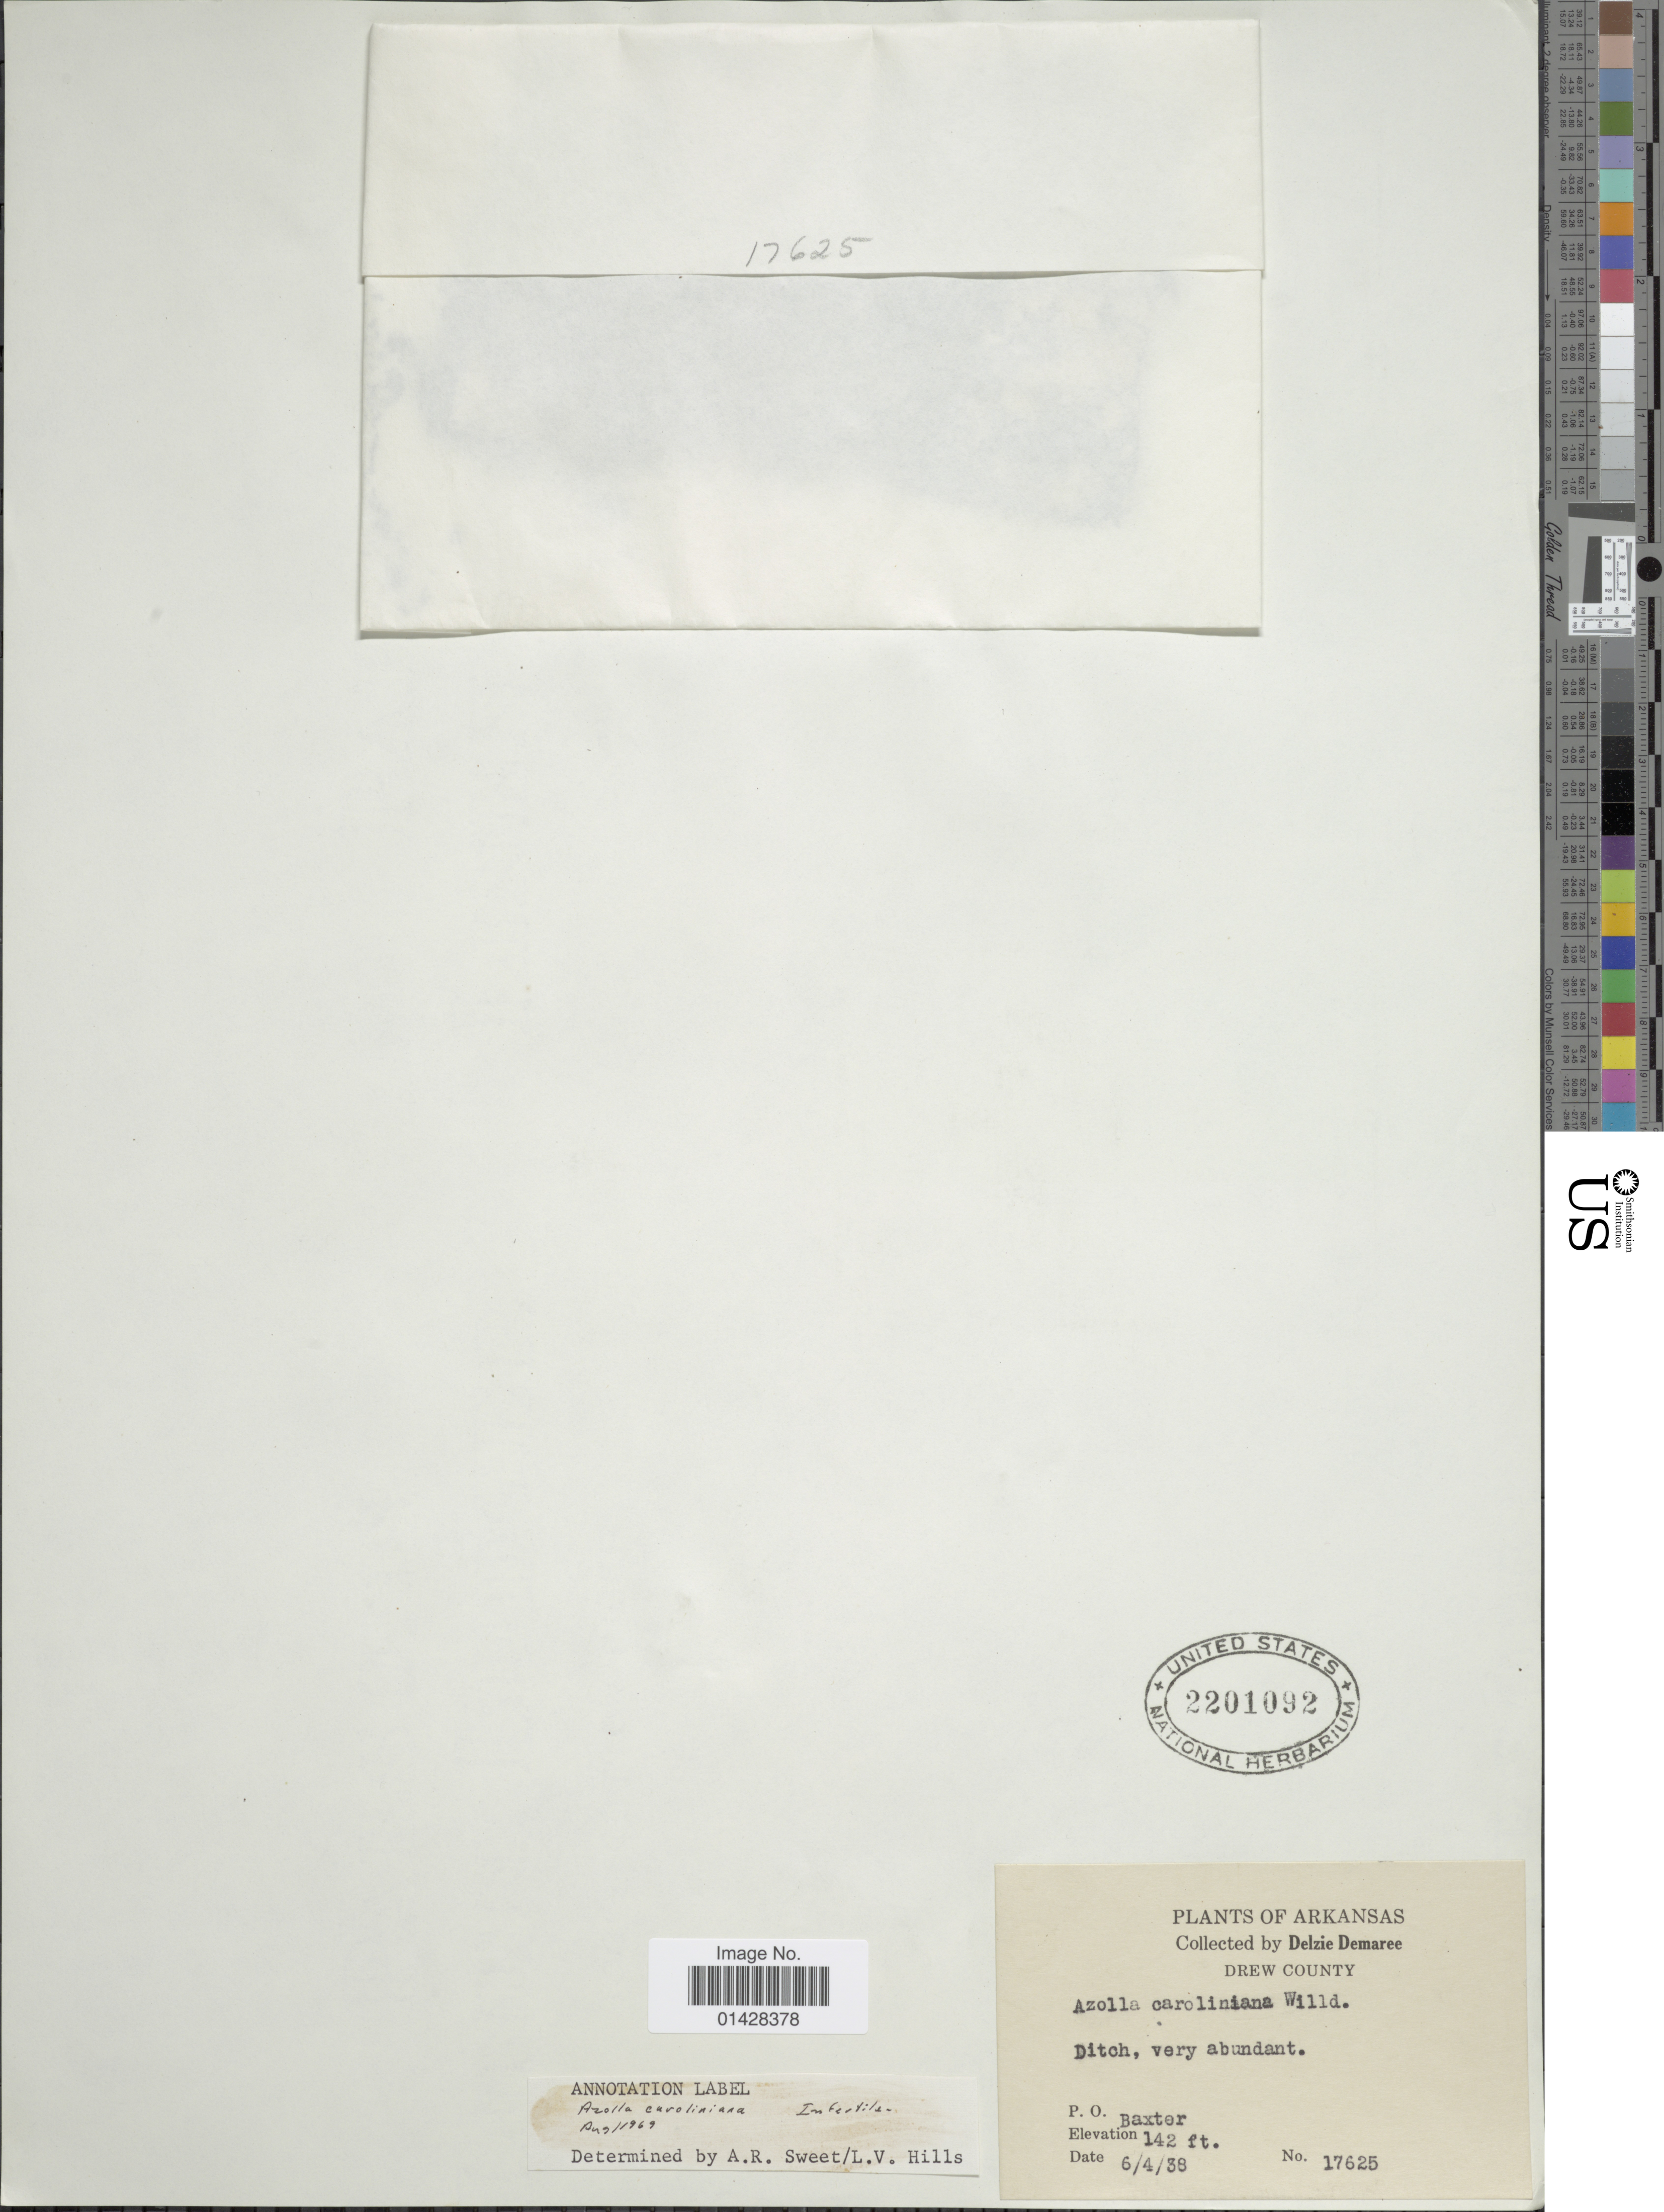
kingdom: Plantae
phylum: Tracheophyta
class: Polypodiopsida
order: Salviniales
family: Salviniaceae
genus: Azolla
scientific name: Azolla caroliniana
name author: Willd.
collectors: D. Demaree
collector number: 17625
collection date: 1938-06-04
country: United States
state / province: Arkansas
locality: Drew County, P.O. Baxter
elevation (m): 43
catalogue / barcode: US 2201092